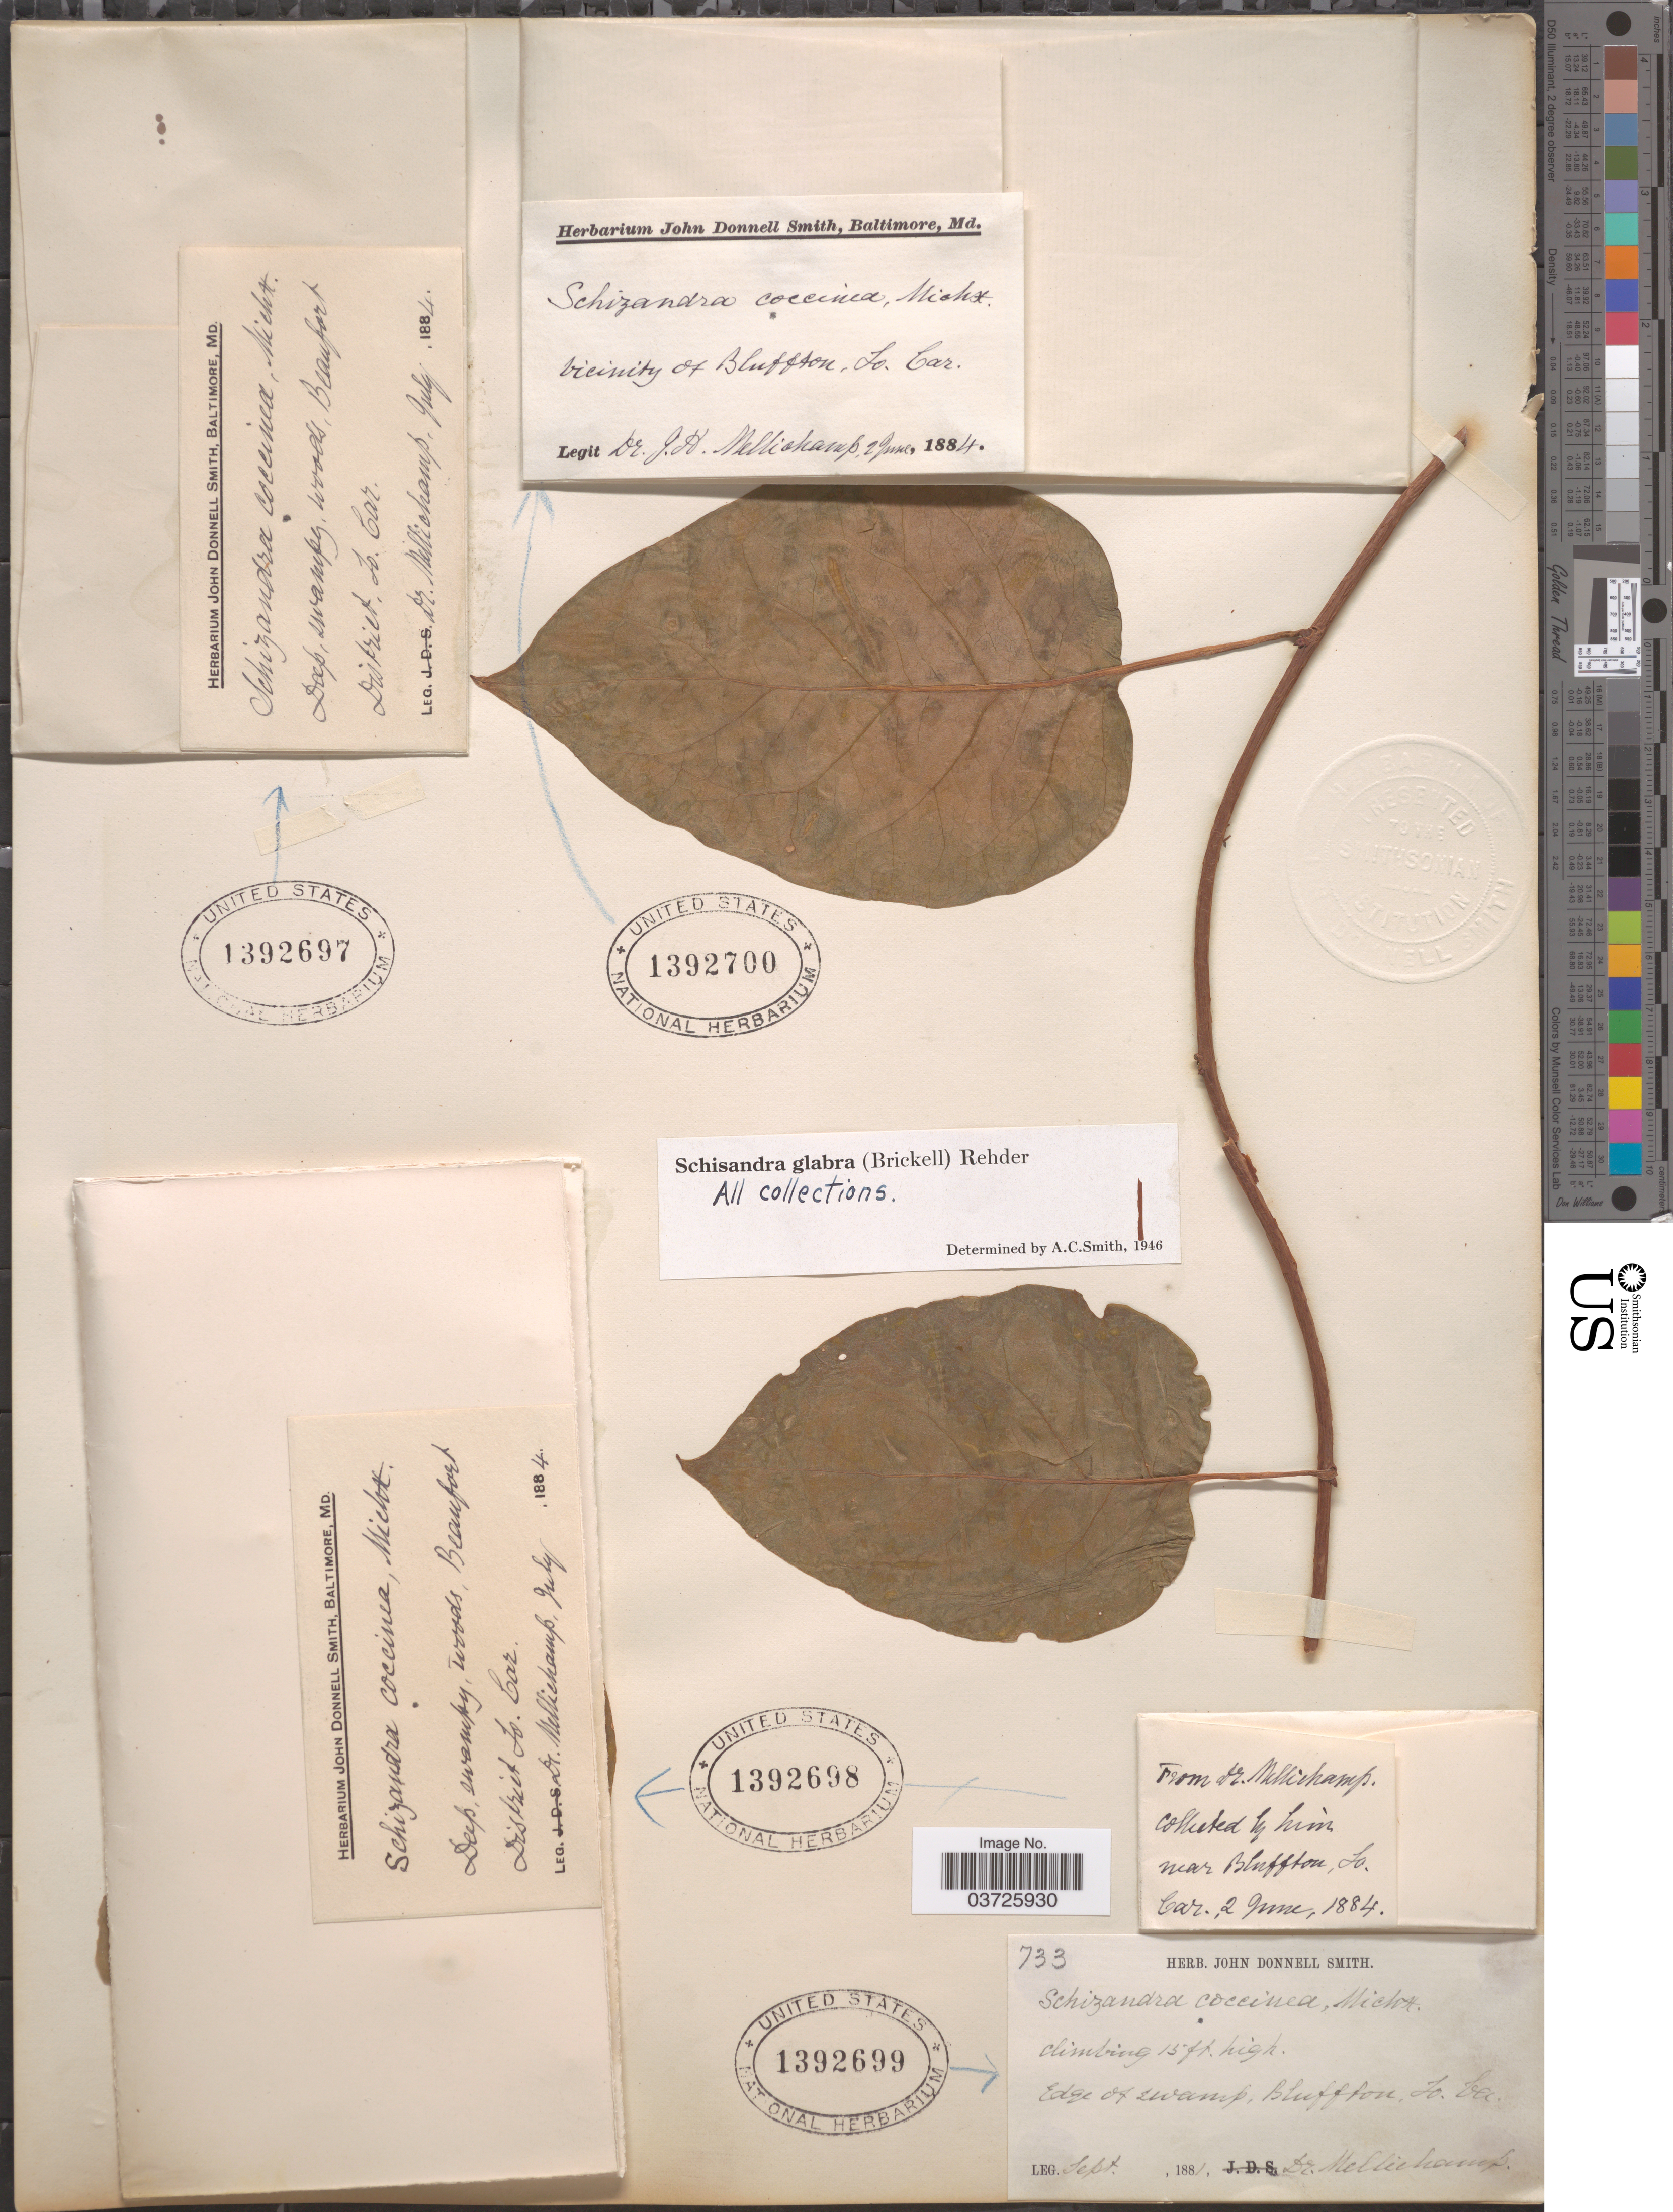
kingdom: Plantae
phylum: Tracheophyta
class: Magnoliopsida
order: Austrobaileyales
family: Schisandraceae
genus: Schisandra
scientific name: Schisandra glabra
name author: (Brickell) Rehder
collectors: -. Mellichamp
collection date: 1884-06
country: United States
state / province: South Carolina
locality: Near Bluffton.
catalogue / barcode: US 1392698-4